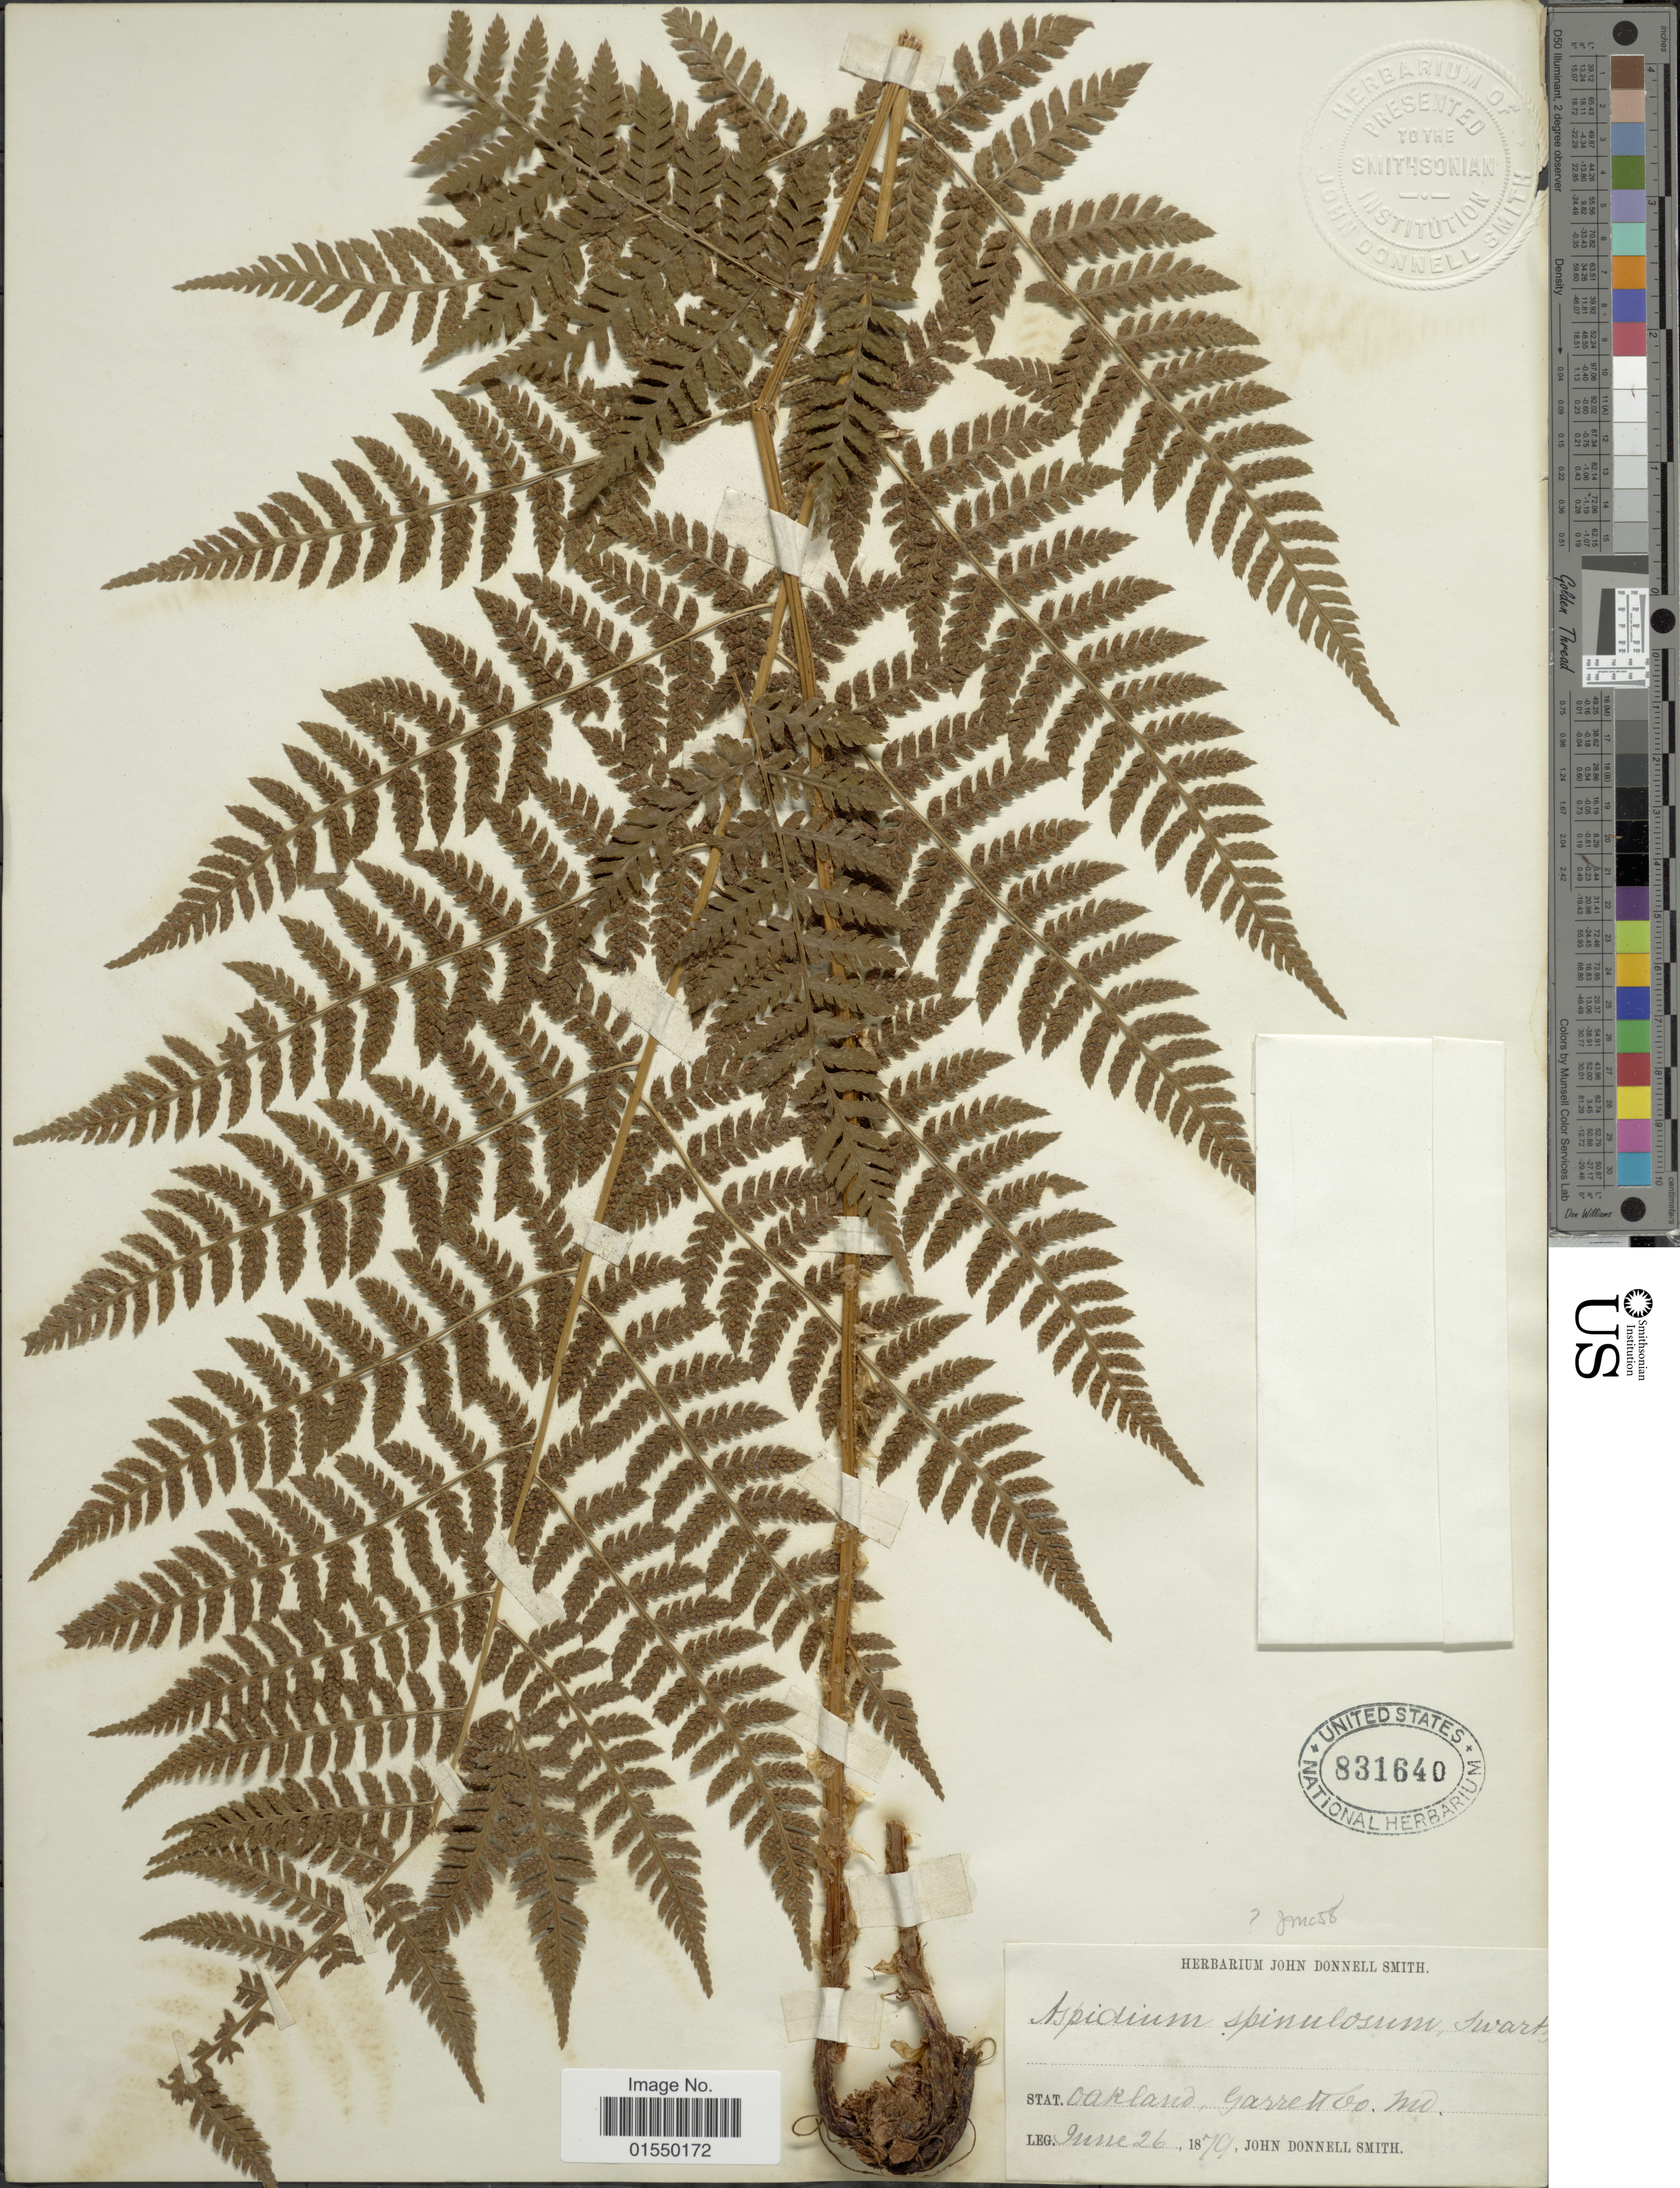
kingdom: Plantae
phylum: Tracheophyta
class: Polypodiopsida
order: Polypodiales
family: Dryopteridaceae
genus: Dryopteris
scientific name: Dryopteris carthusiana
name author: (Villars) H.P. Fuchs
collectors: J. Donnell Smith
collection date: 1879-06-26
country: United States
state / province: Maryland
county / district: Garrett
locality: Oakland, Garrett Co.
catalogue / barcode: US 831640